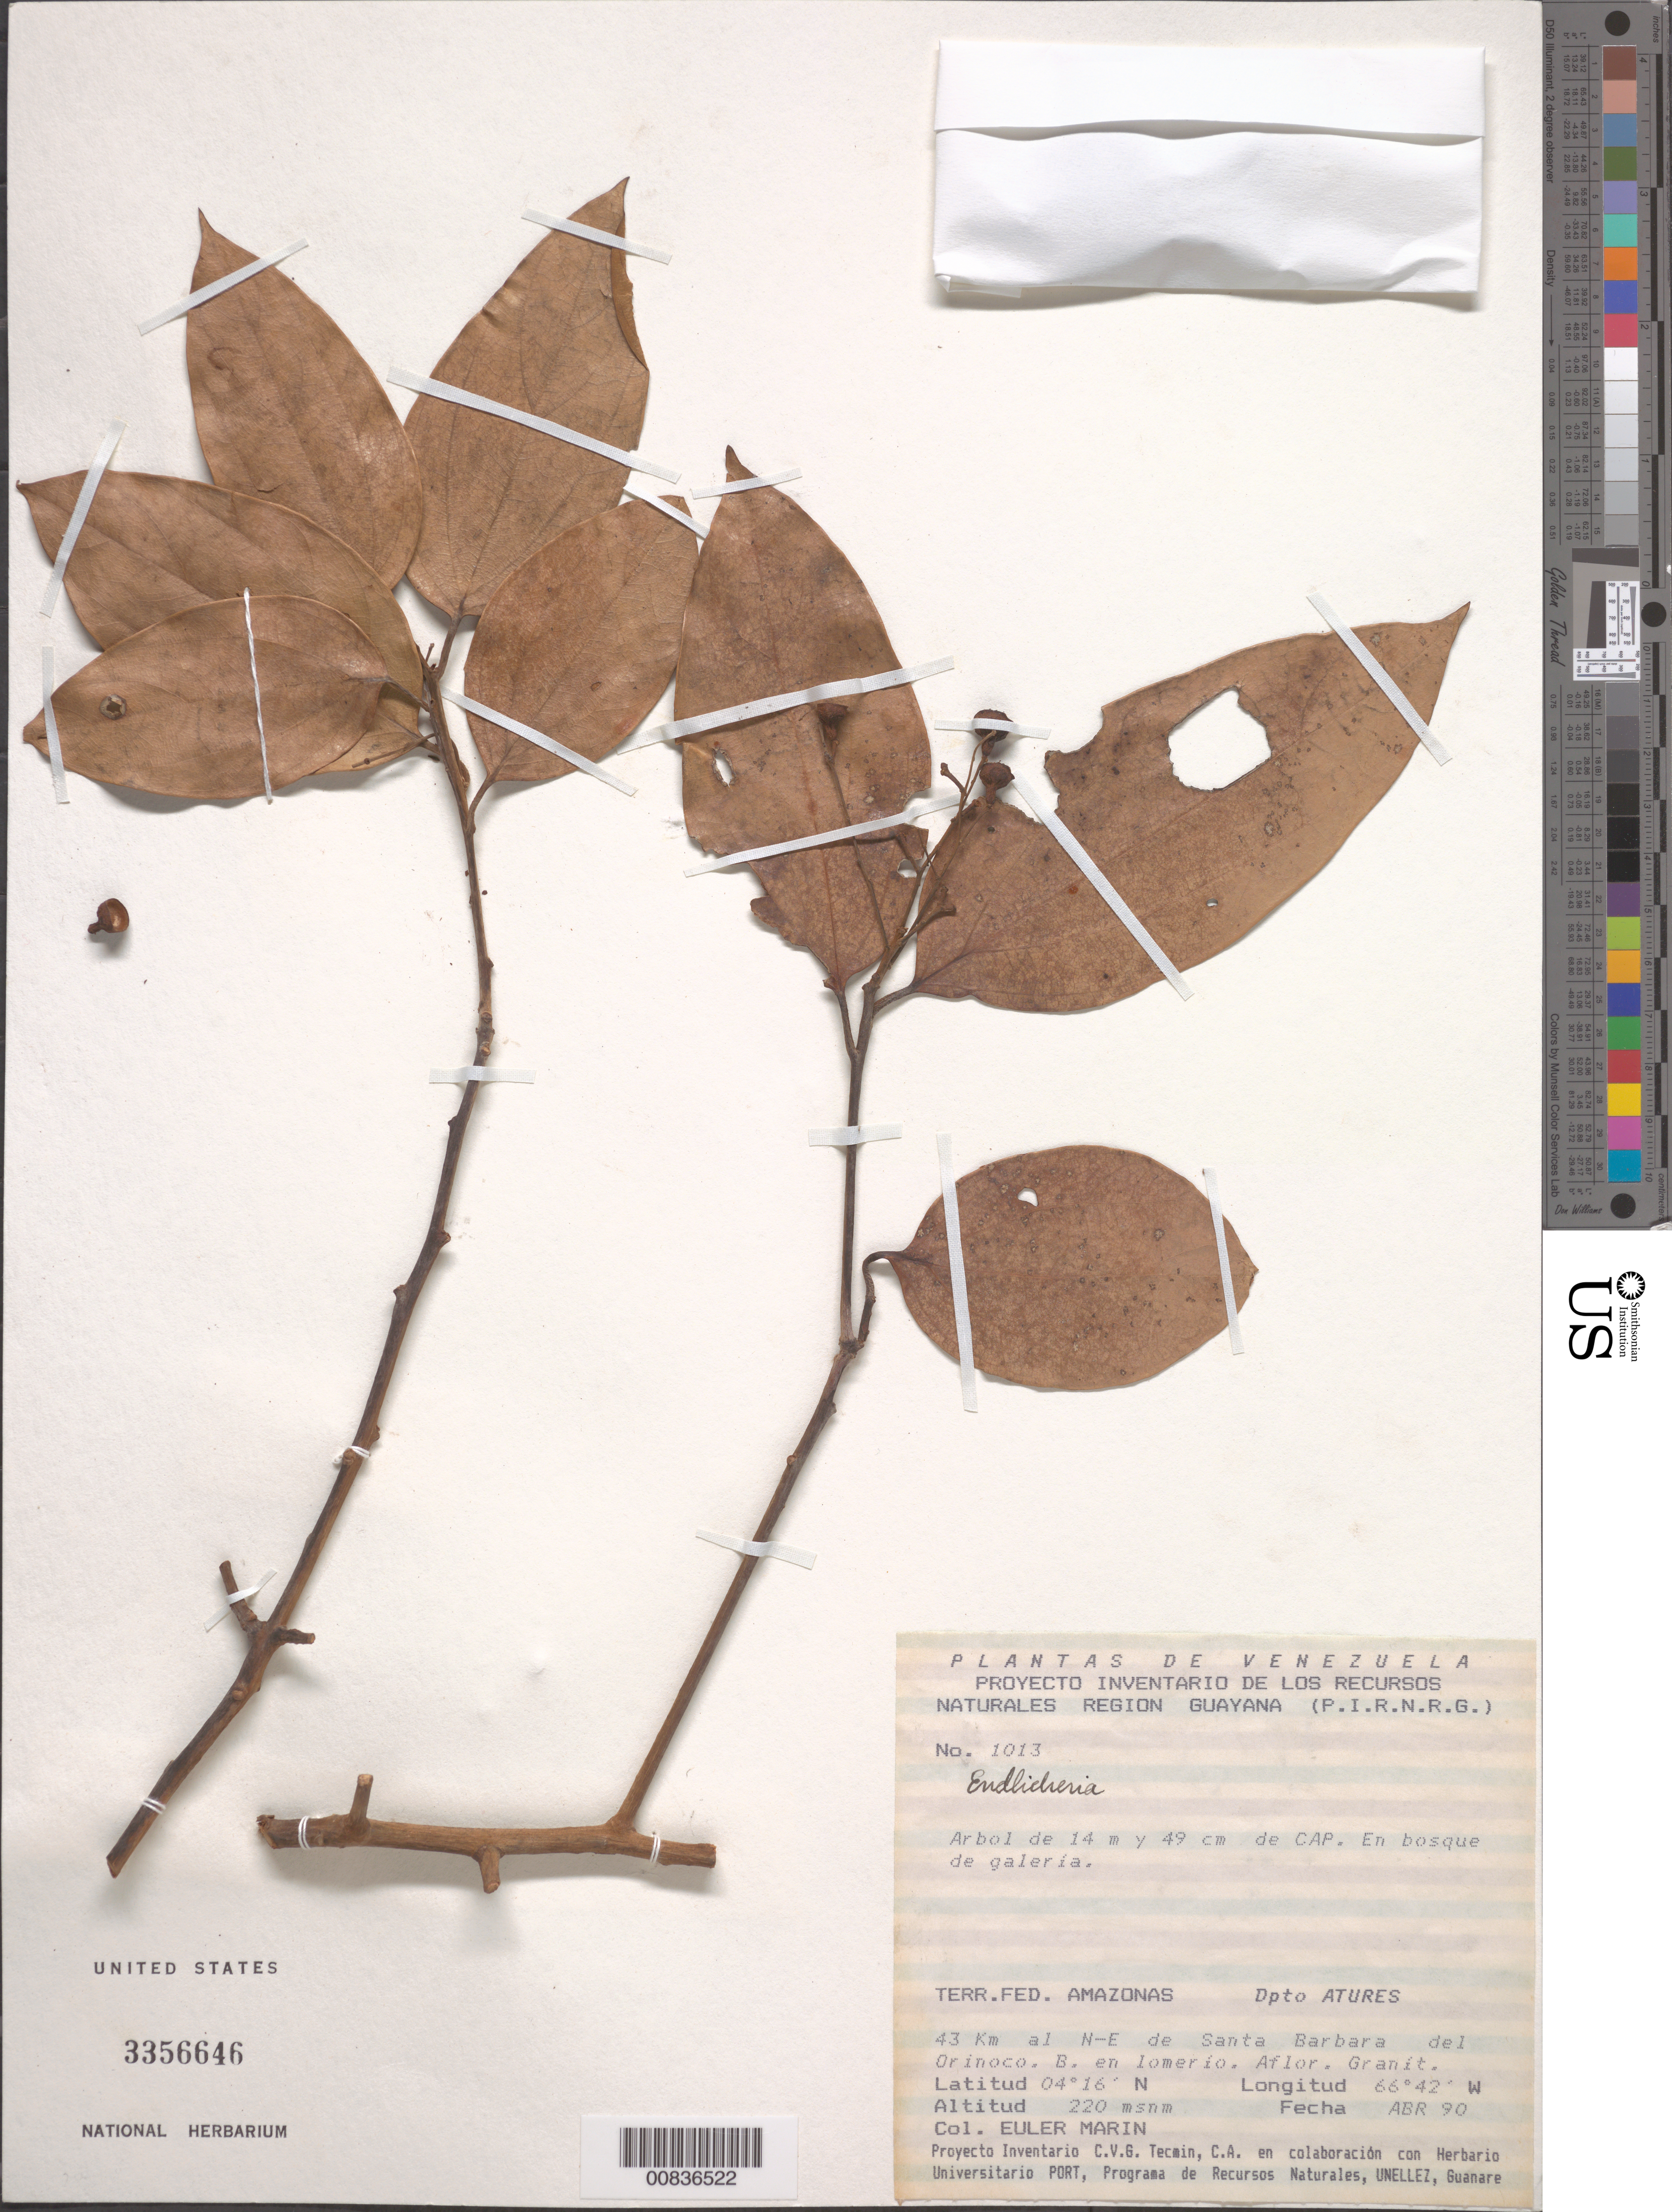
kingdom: Plantae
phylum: Tracheophyta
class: Magnoliopsida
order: Laurales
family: Lauraceae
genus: Endlicheria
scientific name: Endlicheria sp.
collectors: E. Marin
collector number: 1013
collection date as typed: Apr-90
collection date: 1990-04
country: Venezuela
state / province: Amazonas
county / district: Atures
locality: Santa Barbara del Orinoco, 43 km al NE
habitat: Gallery forest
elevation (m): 220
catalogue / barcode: US 3356646